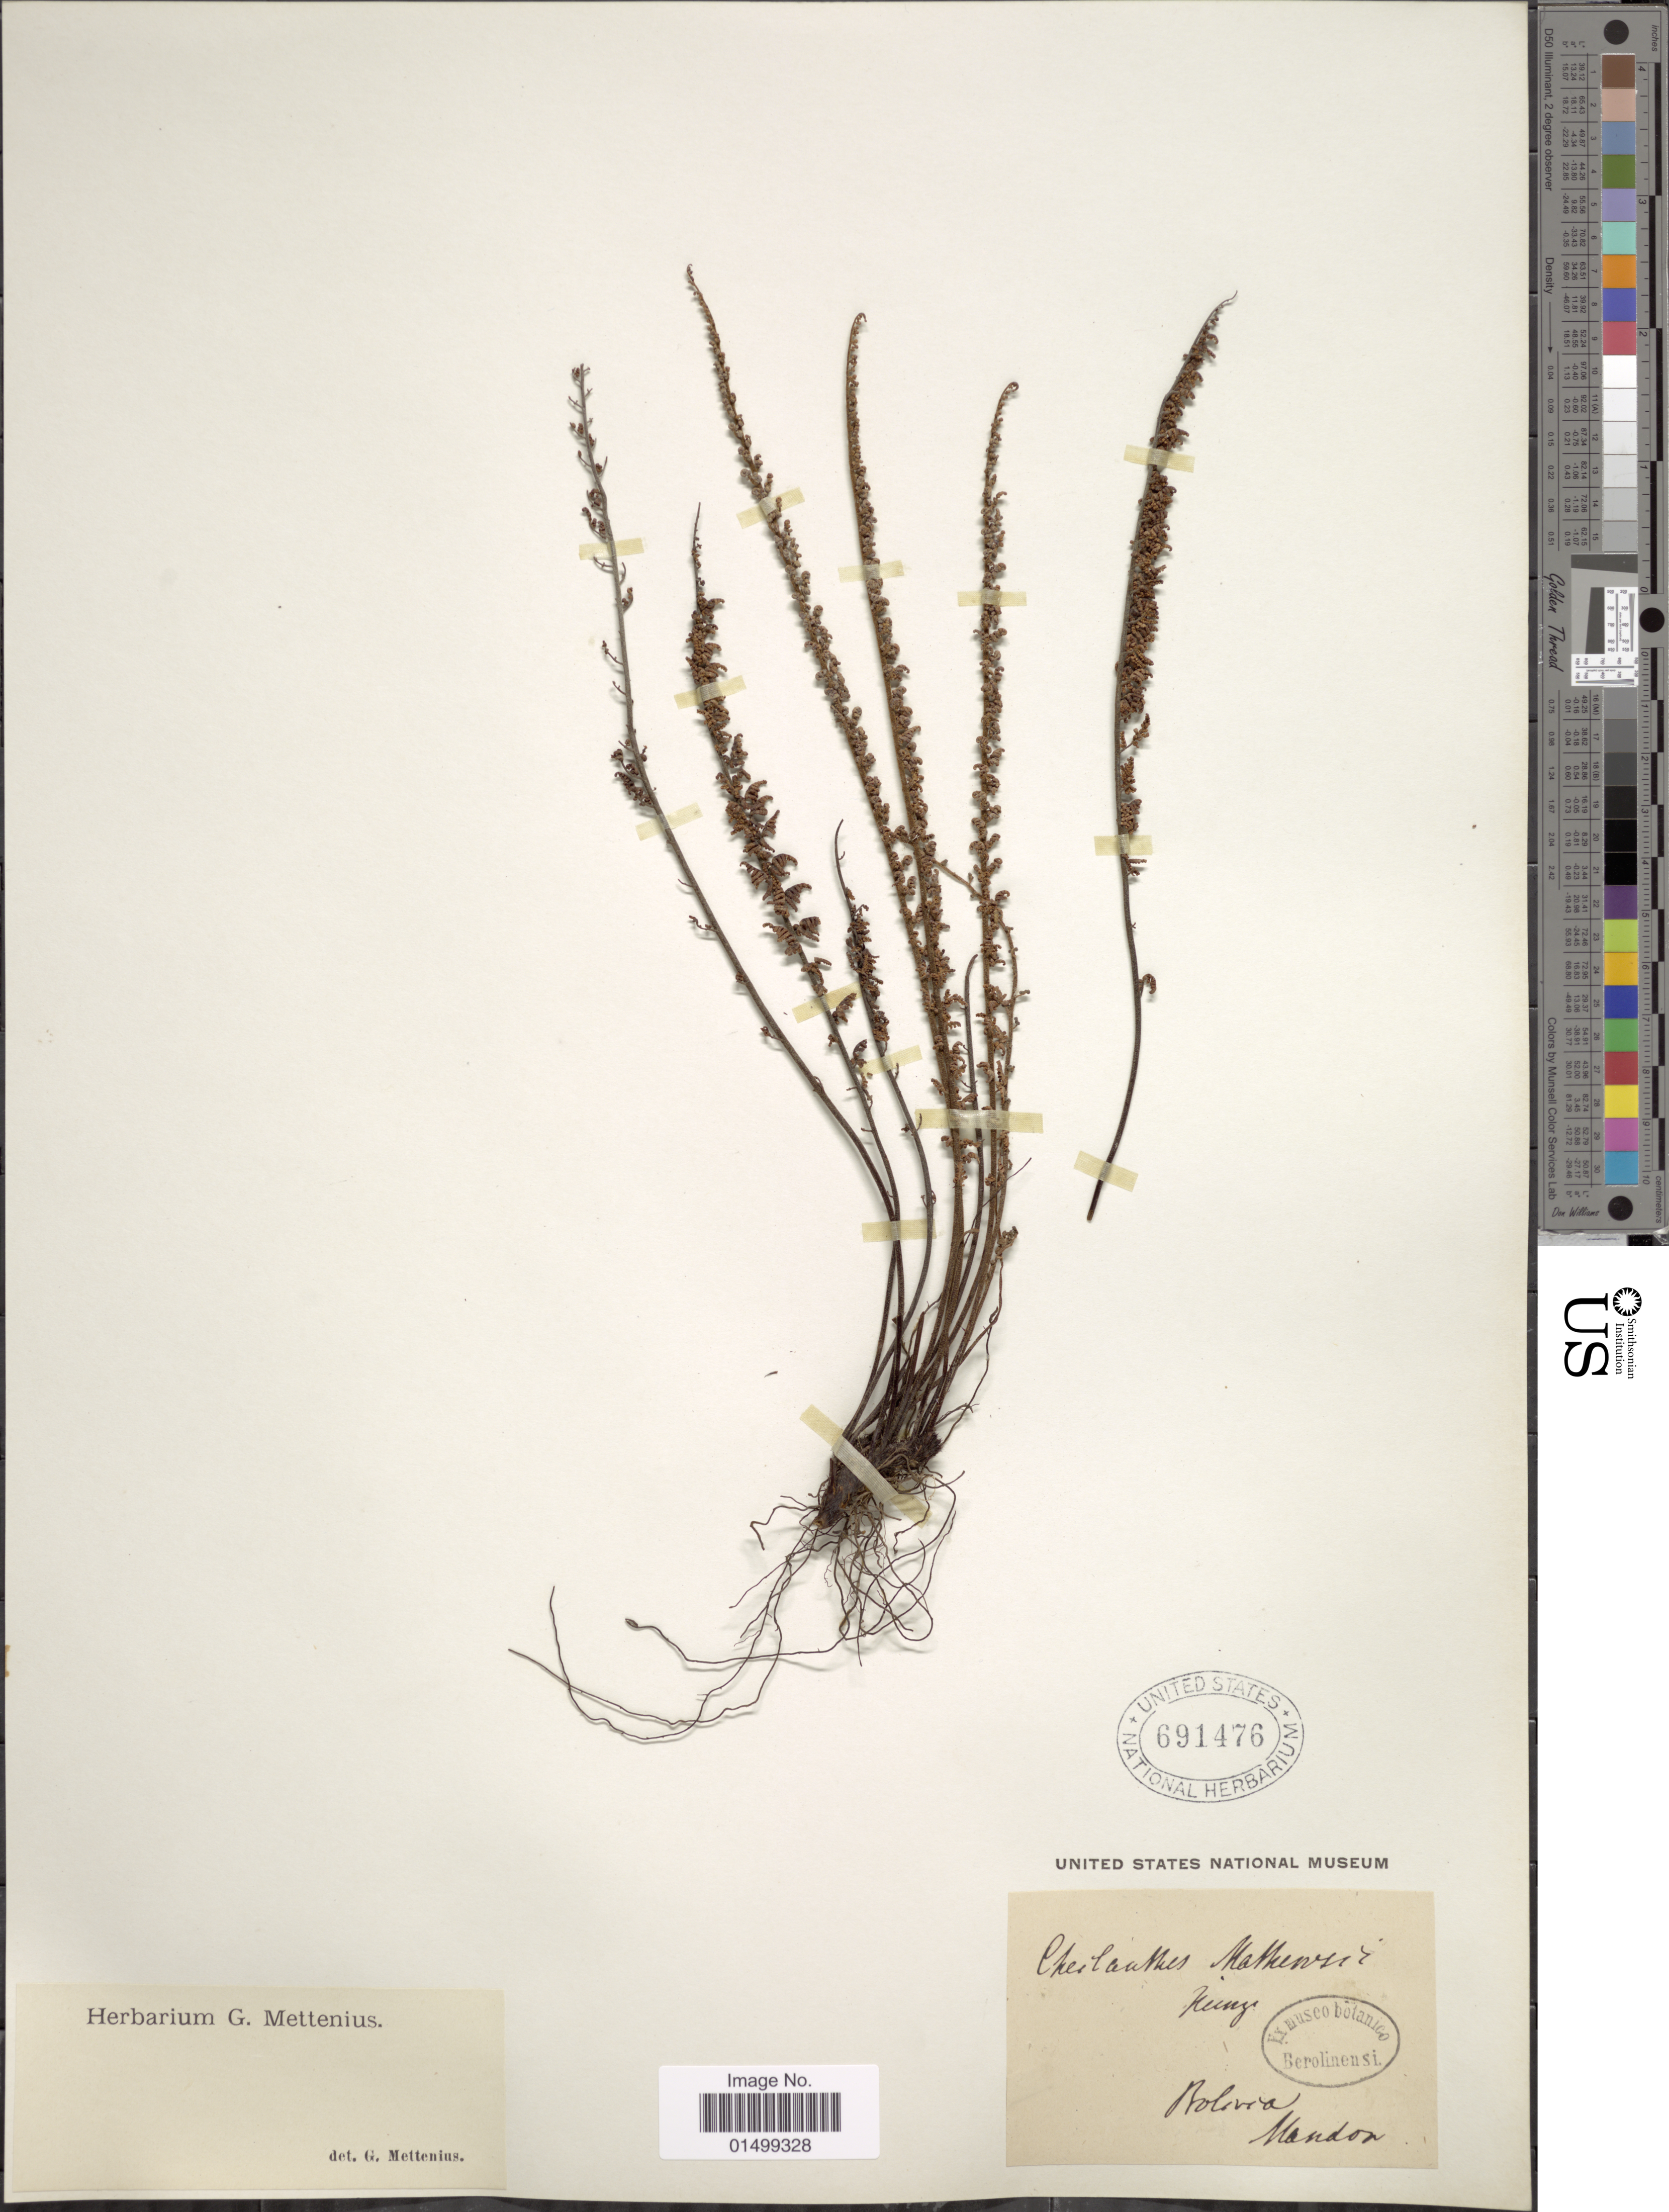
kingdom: Plantae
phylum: Tracheophyta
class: Polypodiopsida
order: Polypodiales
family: Pteridaceae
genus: Cheilanthes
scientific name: Cheilanthes pruinata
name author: Kaulf.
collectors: Mandon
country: Bolivia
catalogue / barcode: US 691476